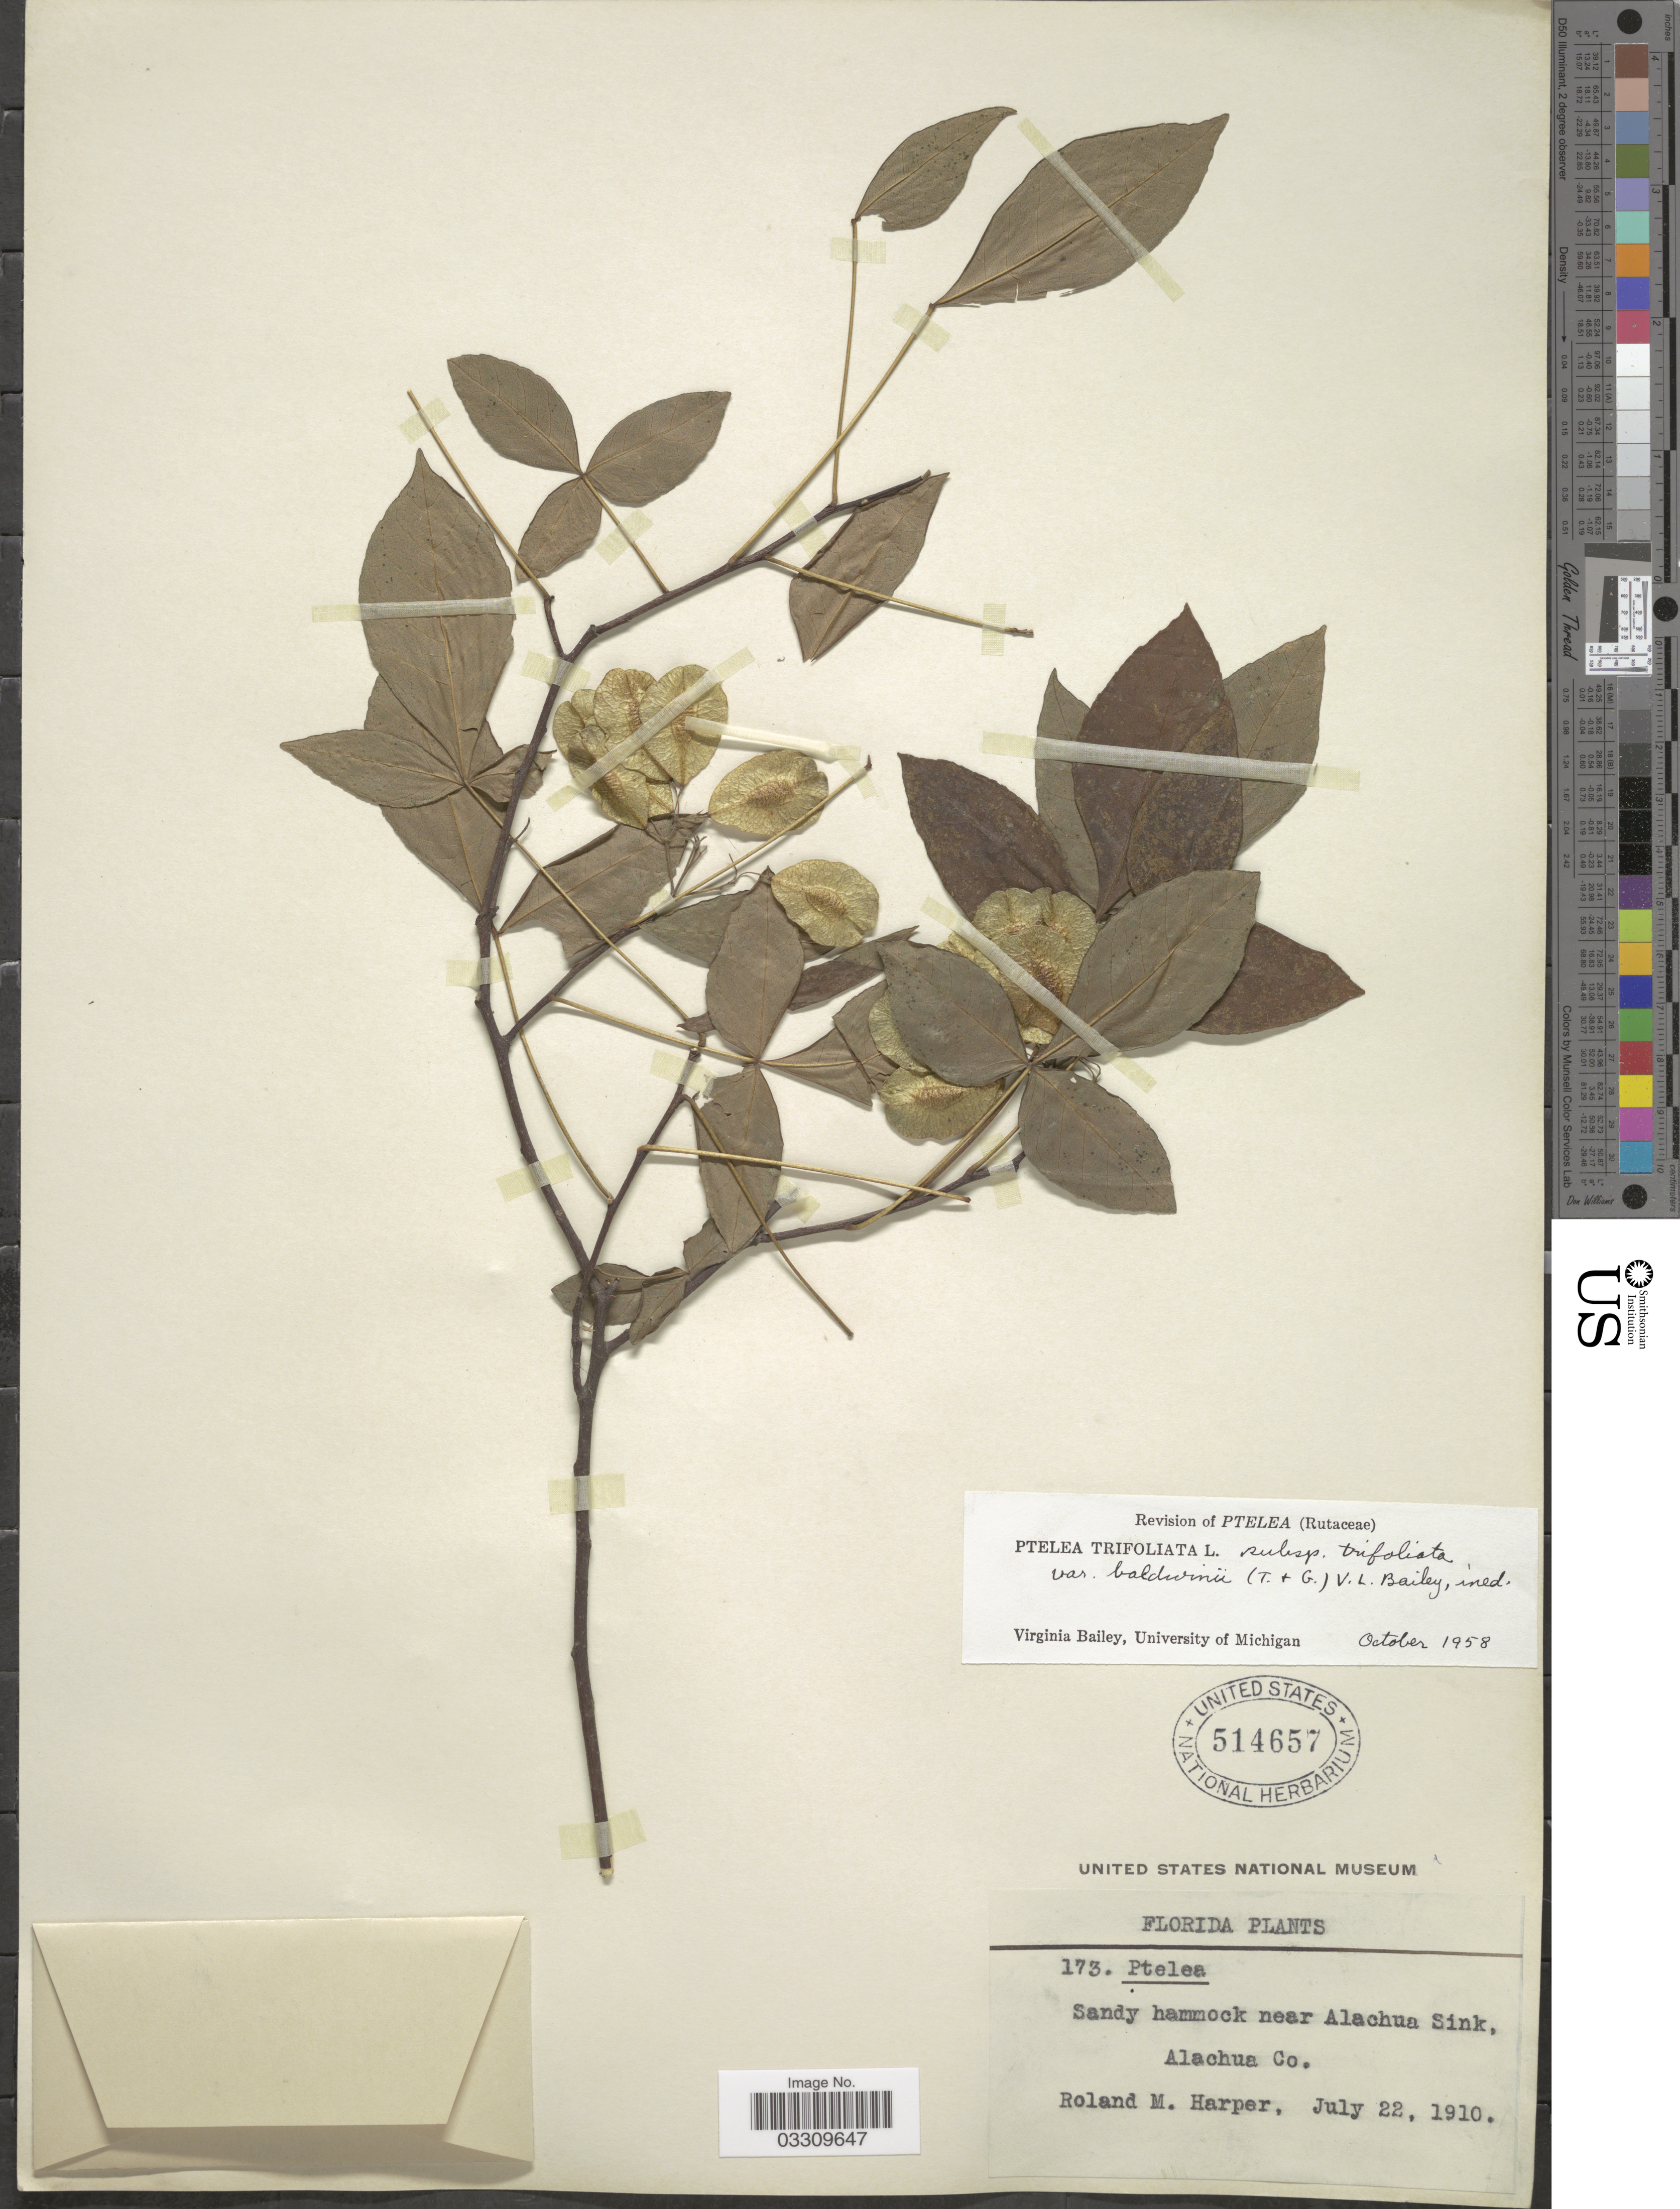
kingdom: Plantae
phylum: Tracheophyta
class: Magnoliopsida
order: Sapindales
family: Rutaceae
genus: Ptelea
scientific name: Ptelea trifoliata var. baldwinii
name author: (Torr. & A. Gray) D.B. Ward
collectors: R. M. Harper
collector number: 173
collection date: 1910-07-22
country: United States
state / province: Florida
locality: Sandy hammock near Alachua Sink, Alachua Co.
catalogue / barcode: US 514657